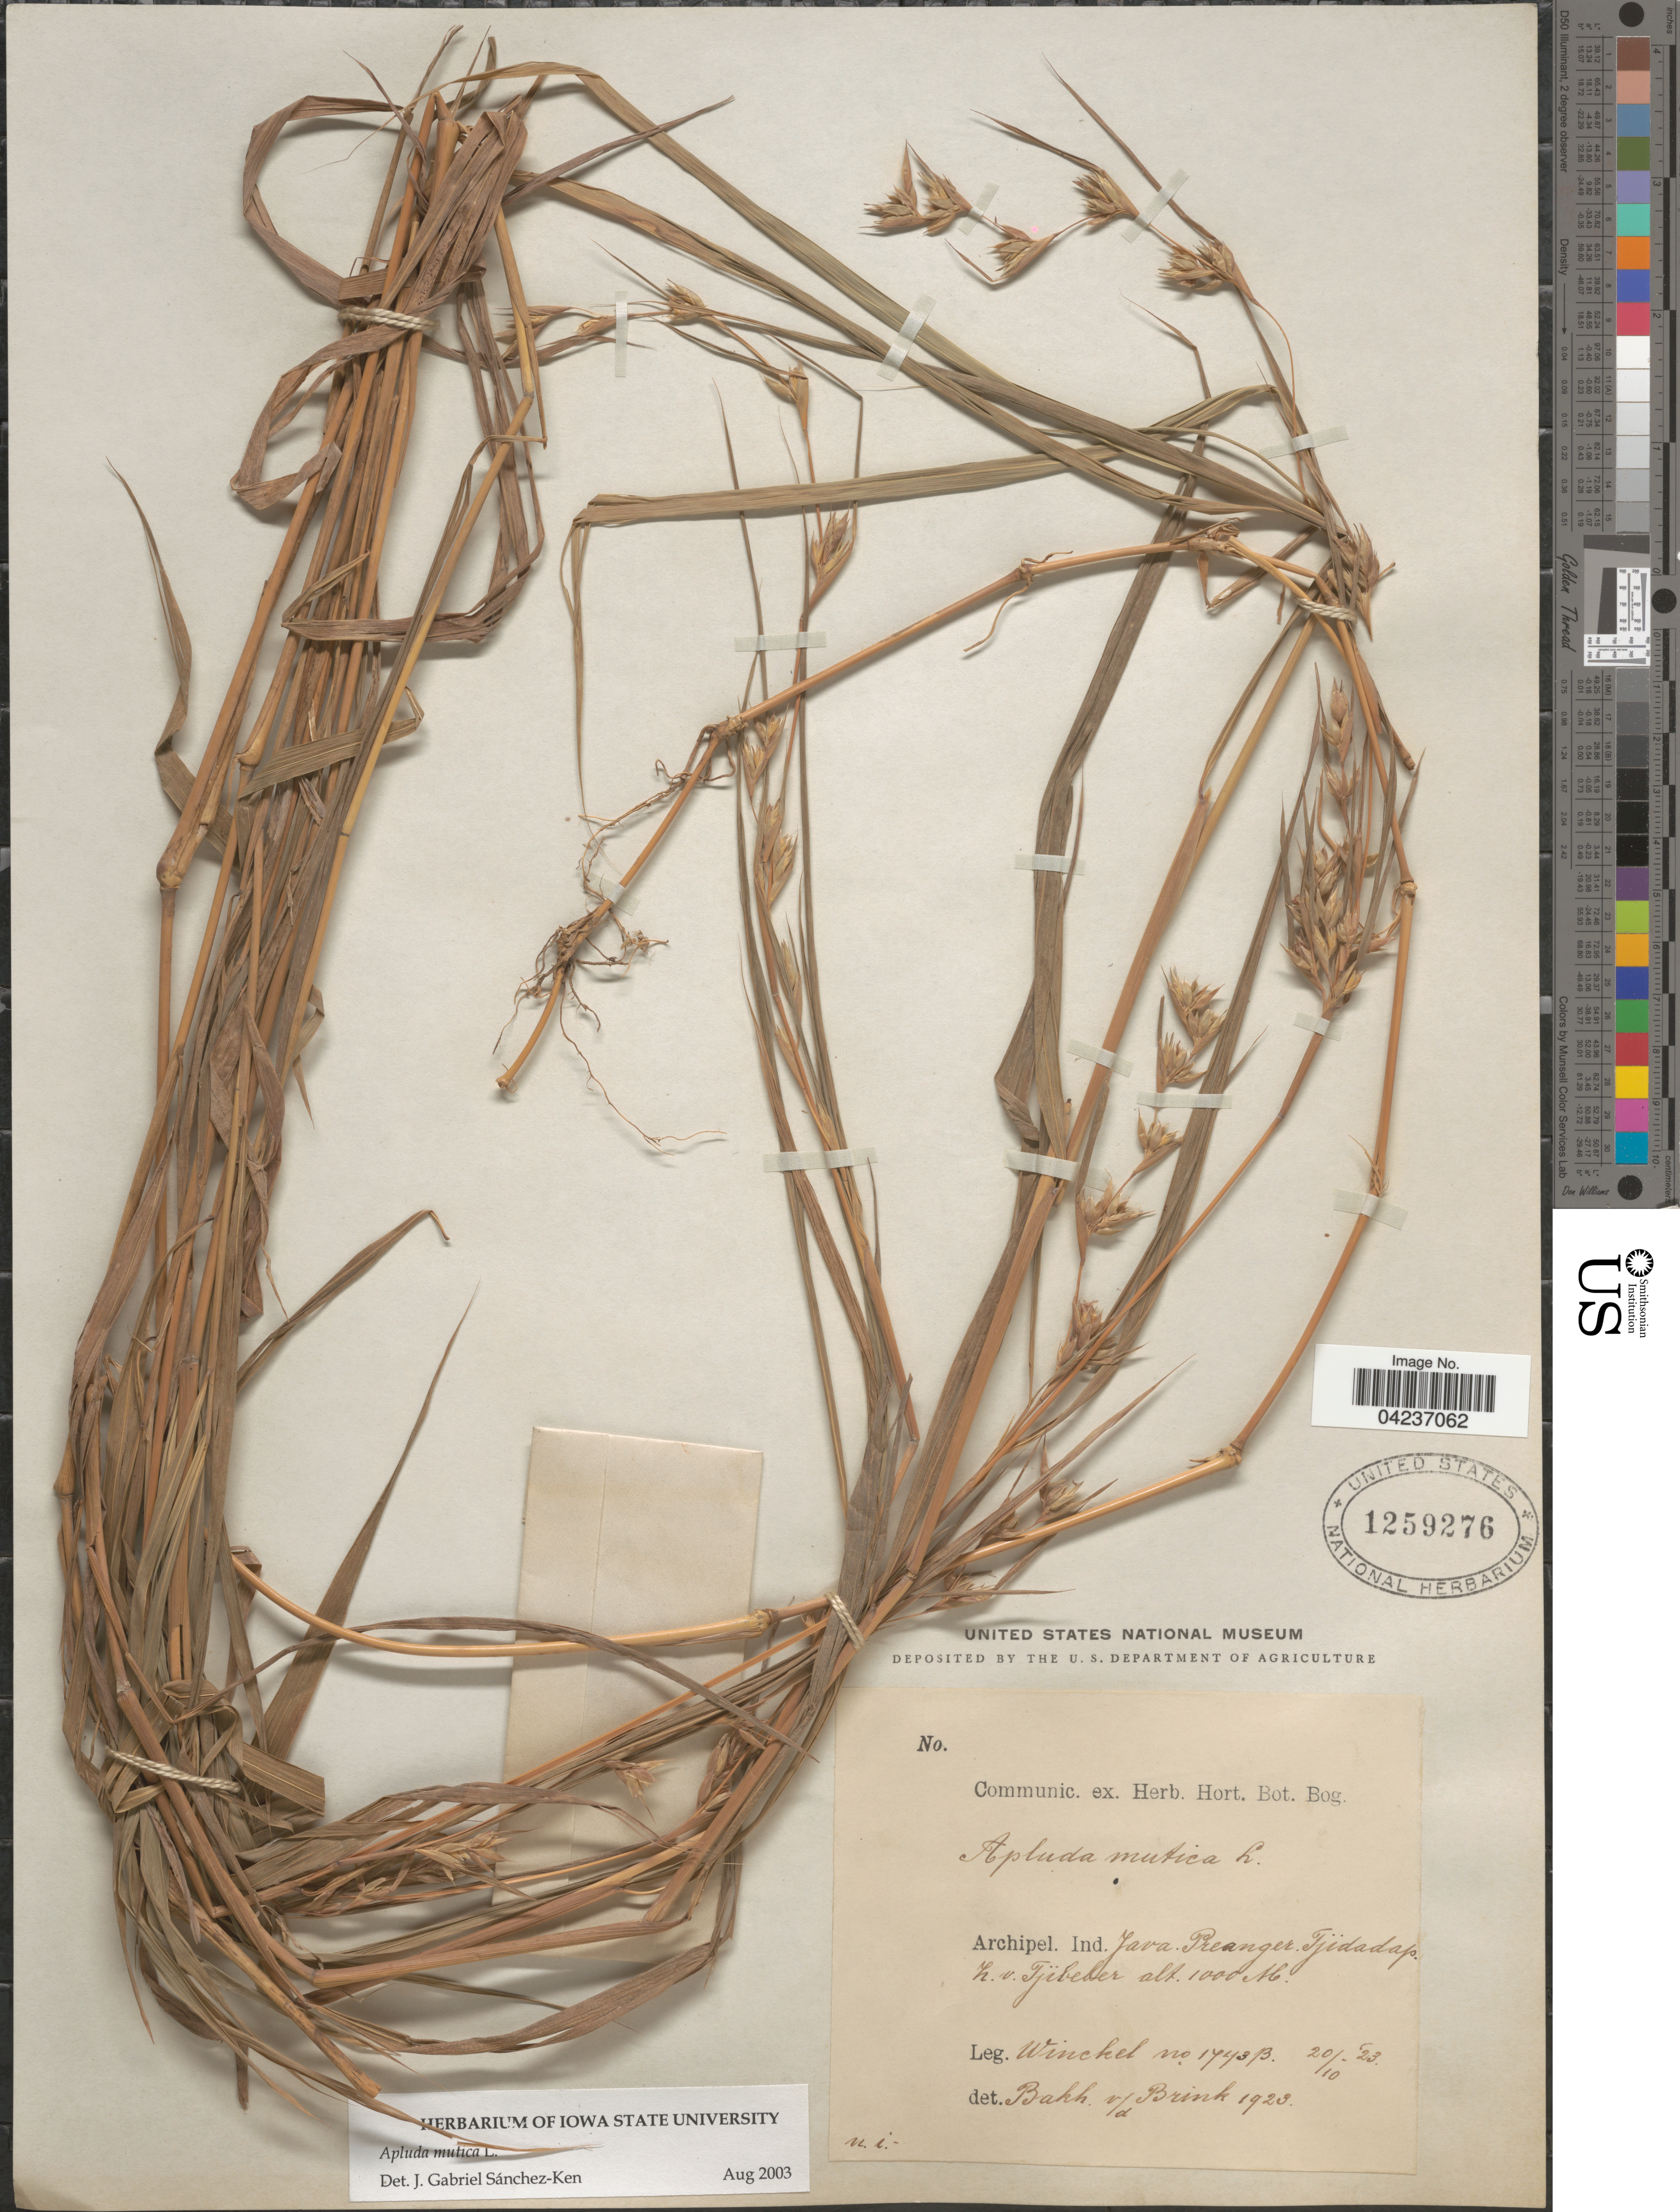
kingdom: Plantae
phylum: Tracheophyta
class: Liliopsida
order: Poales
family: Poaceae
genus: Apluda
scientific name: Apluda mutica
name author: L.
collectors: -. Winckel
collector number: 1743B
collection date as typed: Transcribed d/m/y: 20/10/23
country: Indonesia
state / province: Java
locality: Archipel. Ind. Java. Preanger. Tjidadap. Z. v. Tjibeber.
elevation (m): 1000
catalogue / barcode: US 1259276